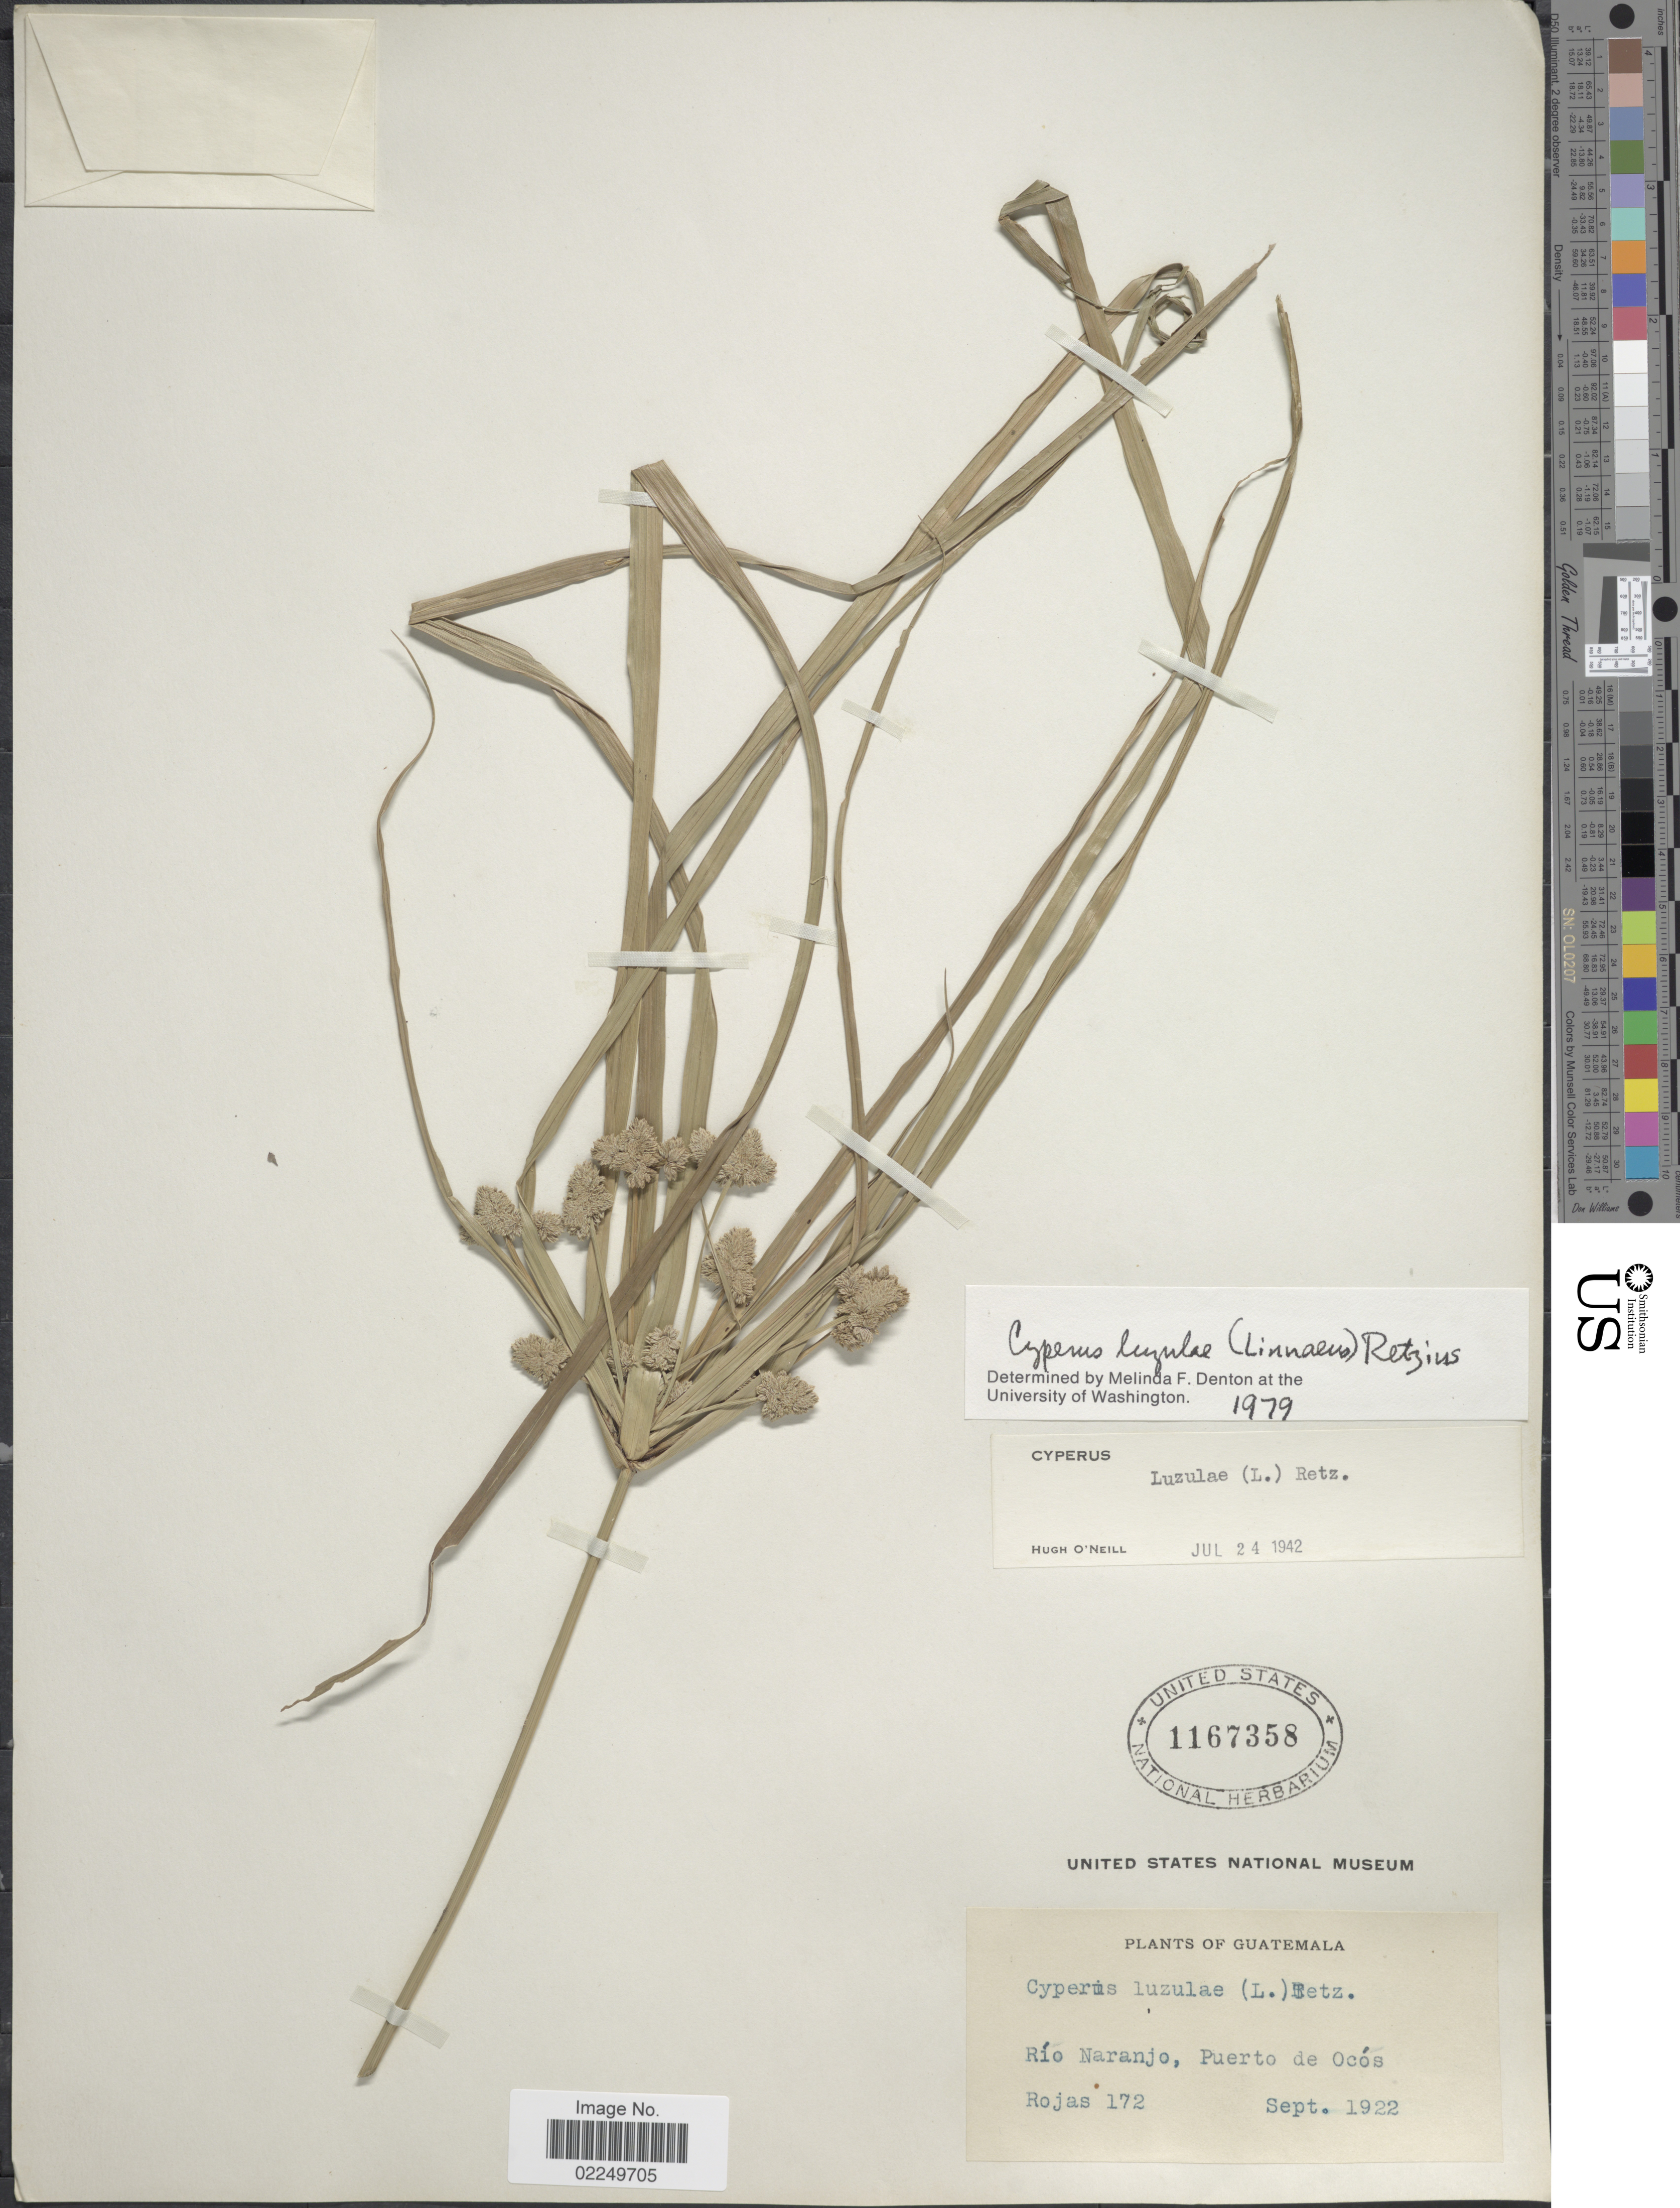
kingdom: Plantae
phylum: Tracheophyta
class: Liliopsida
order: Poales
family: Cyperaceae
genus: Cyperus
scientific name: Cyperus luzulae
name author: (L.) Rottb. ex Retz.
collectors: Rojas, --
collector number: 172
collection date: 1922-09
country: Guatemala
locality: Rio Naranjo, Puerto de Ocos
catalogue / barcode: US 1167358